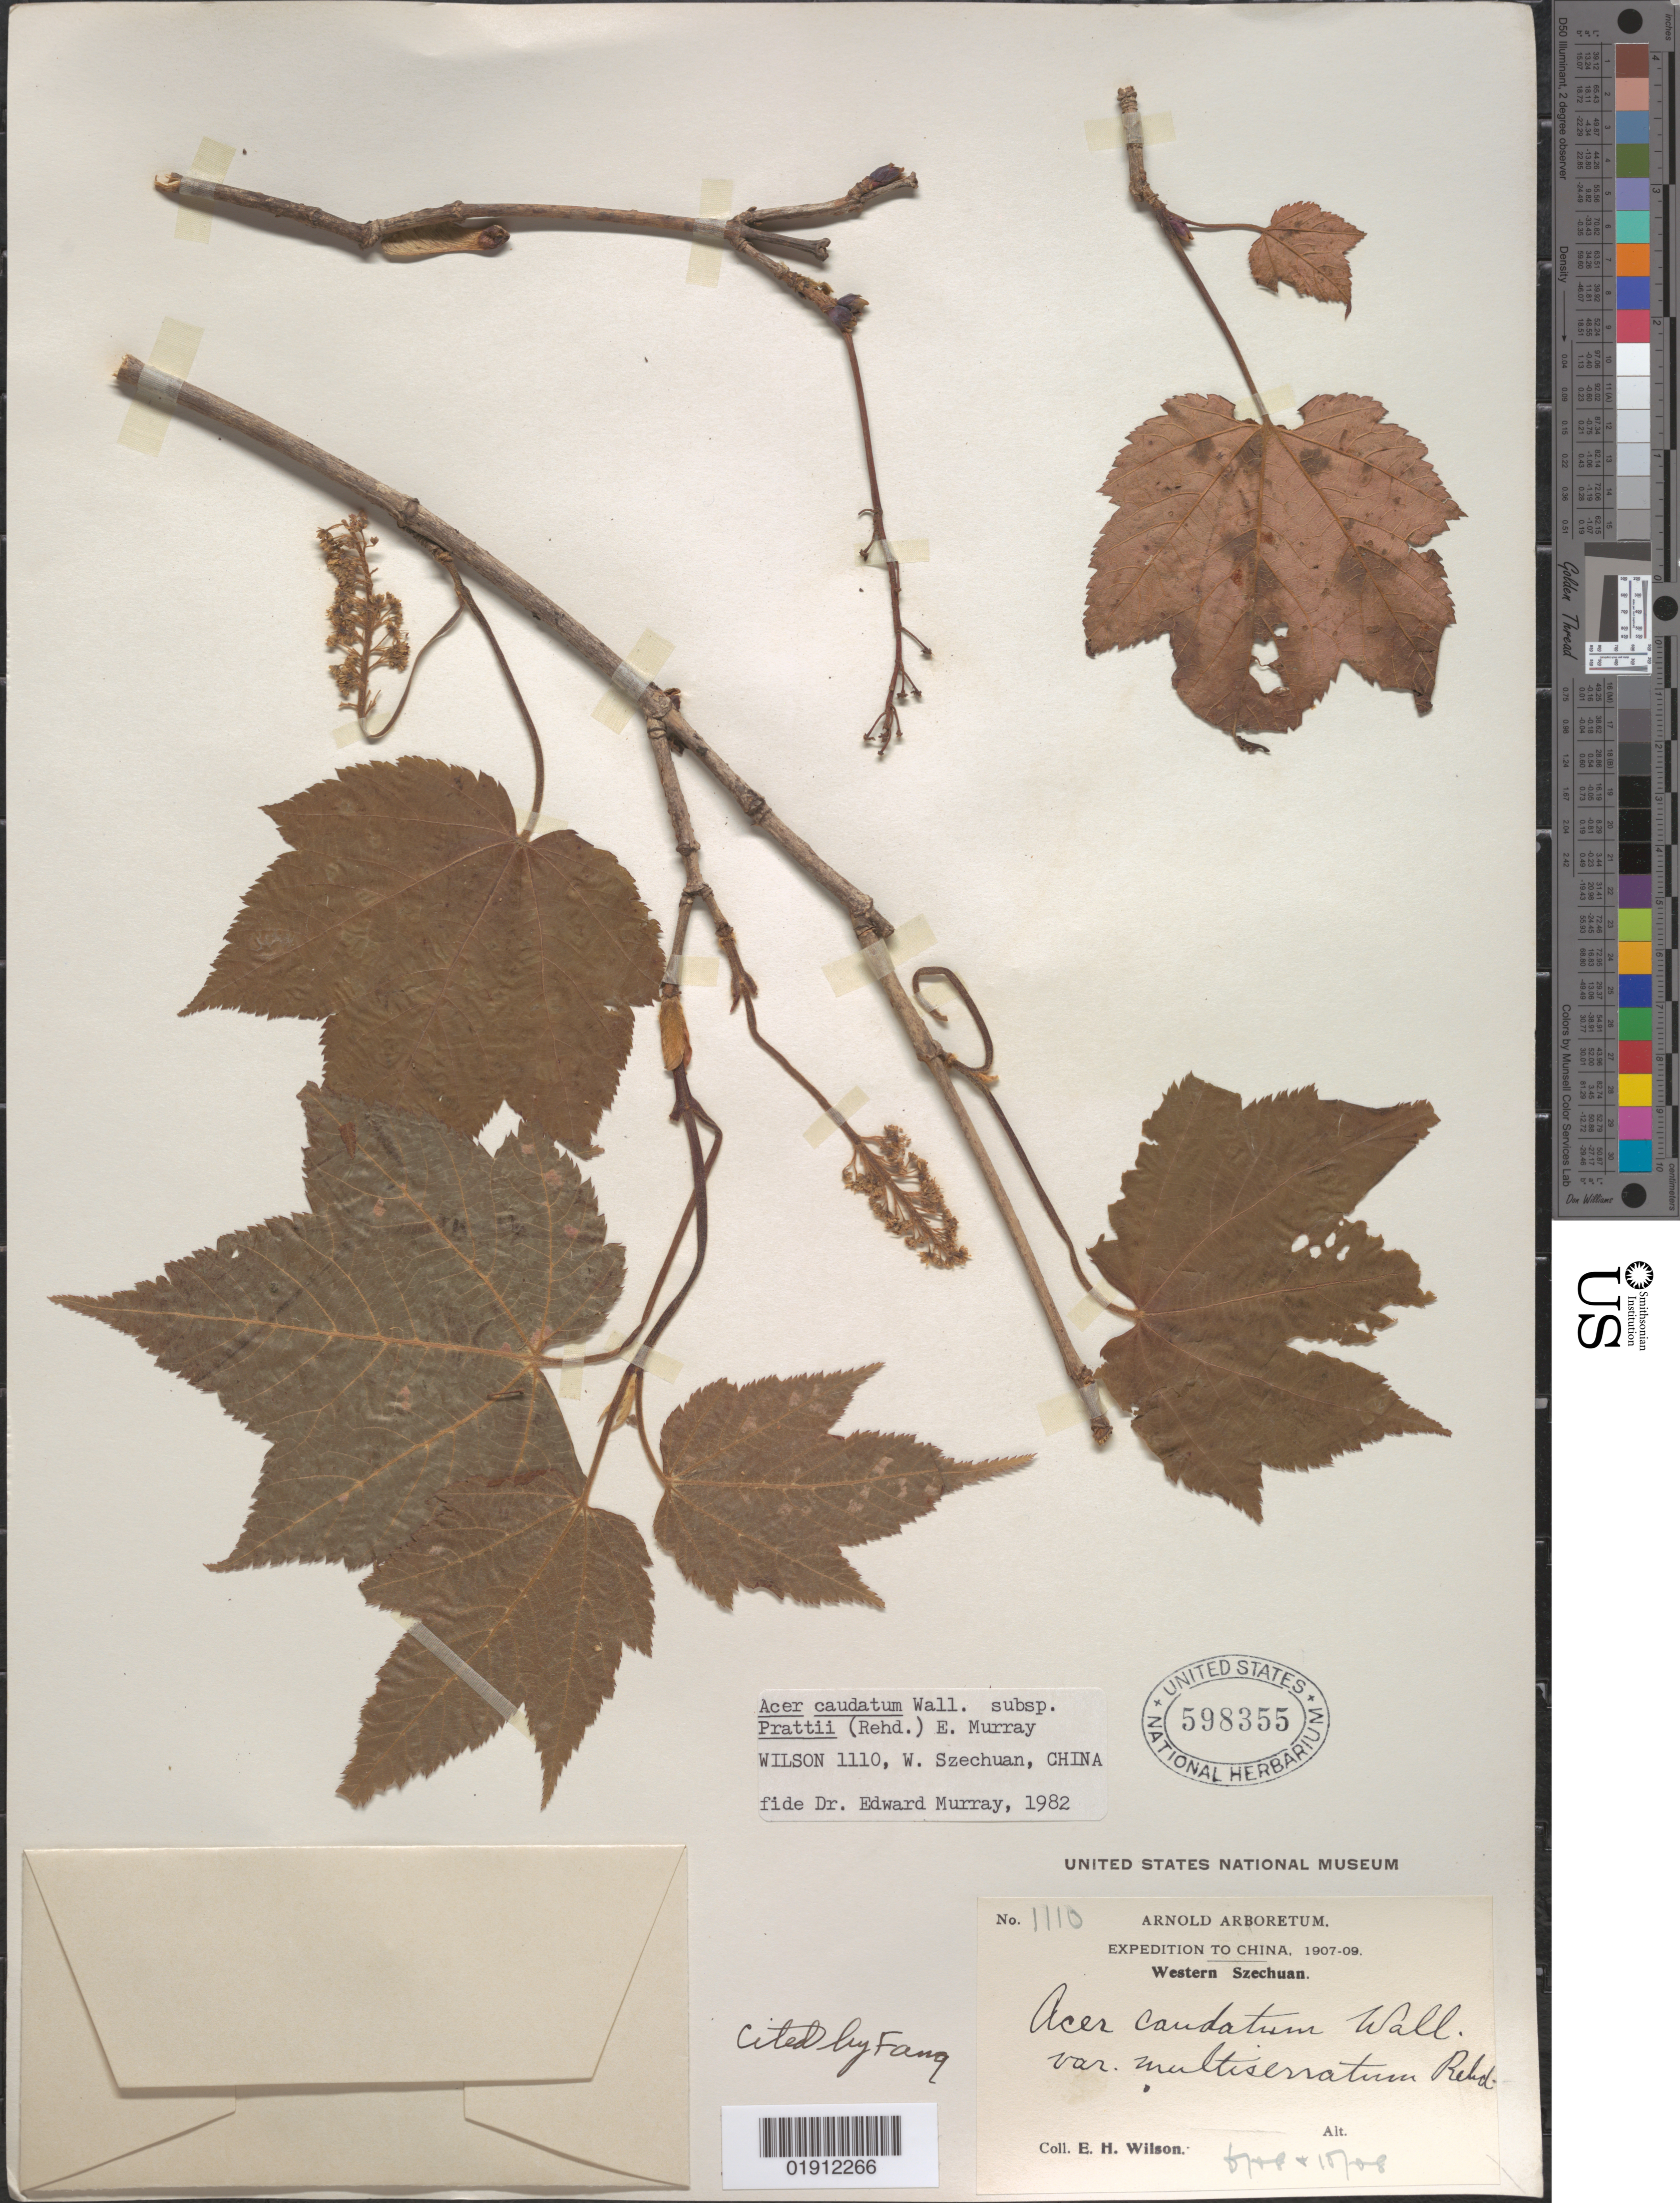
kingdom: Plantae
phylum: Tracheophyta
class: Magnoliopsida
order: Sapindales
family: Sapindaceae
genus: Acer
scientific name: Acer caudatum subsp. prattii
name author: (Rehder) A.E. Murray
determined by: Murray, Edward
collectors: E. H. Wilson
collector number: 1110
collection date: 1908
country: China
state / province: Sichuan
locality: Western Szechuan [Sichuan]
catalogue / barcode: US 598355